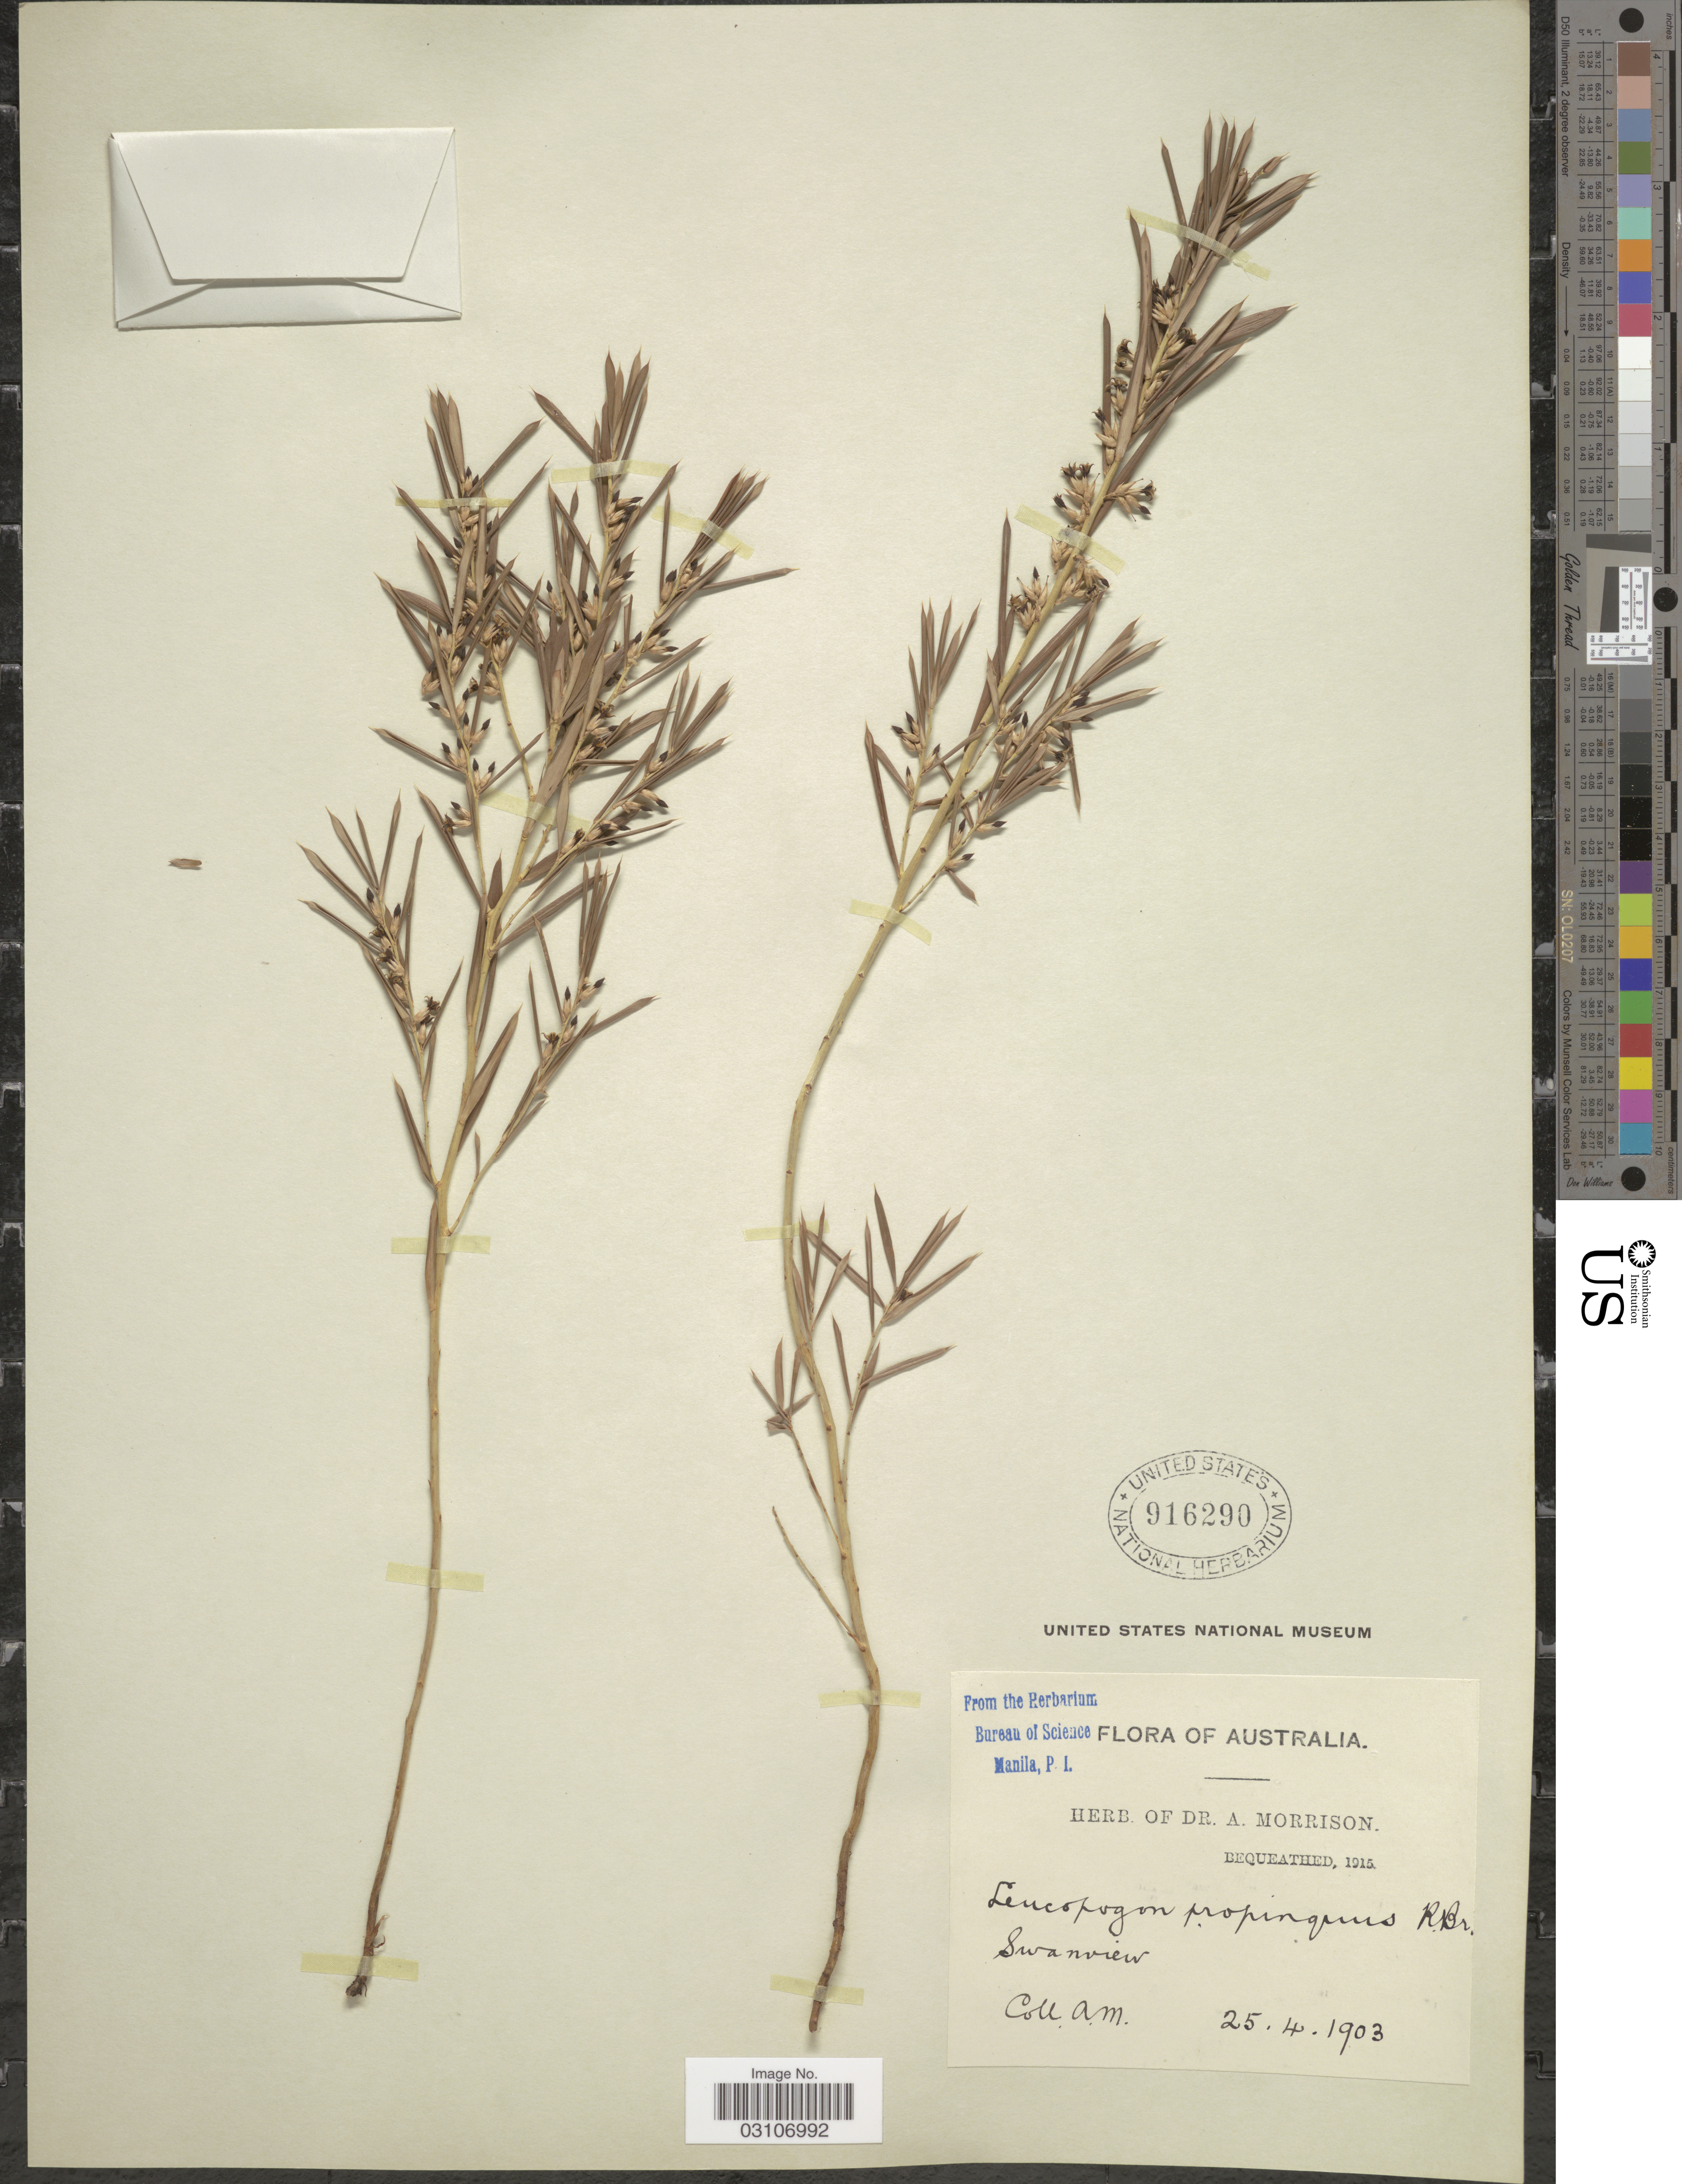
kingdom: Plantae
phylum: Tracheophyta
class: Magnoliopsida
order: Ericales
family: Ericaceae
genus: Leucopogon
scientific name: Leucopogon propinquus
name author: R. Br.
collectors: A. Morrison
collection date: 1903-04-25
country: Australia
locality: Swanview.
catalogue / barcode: US 916290